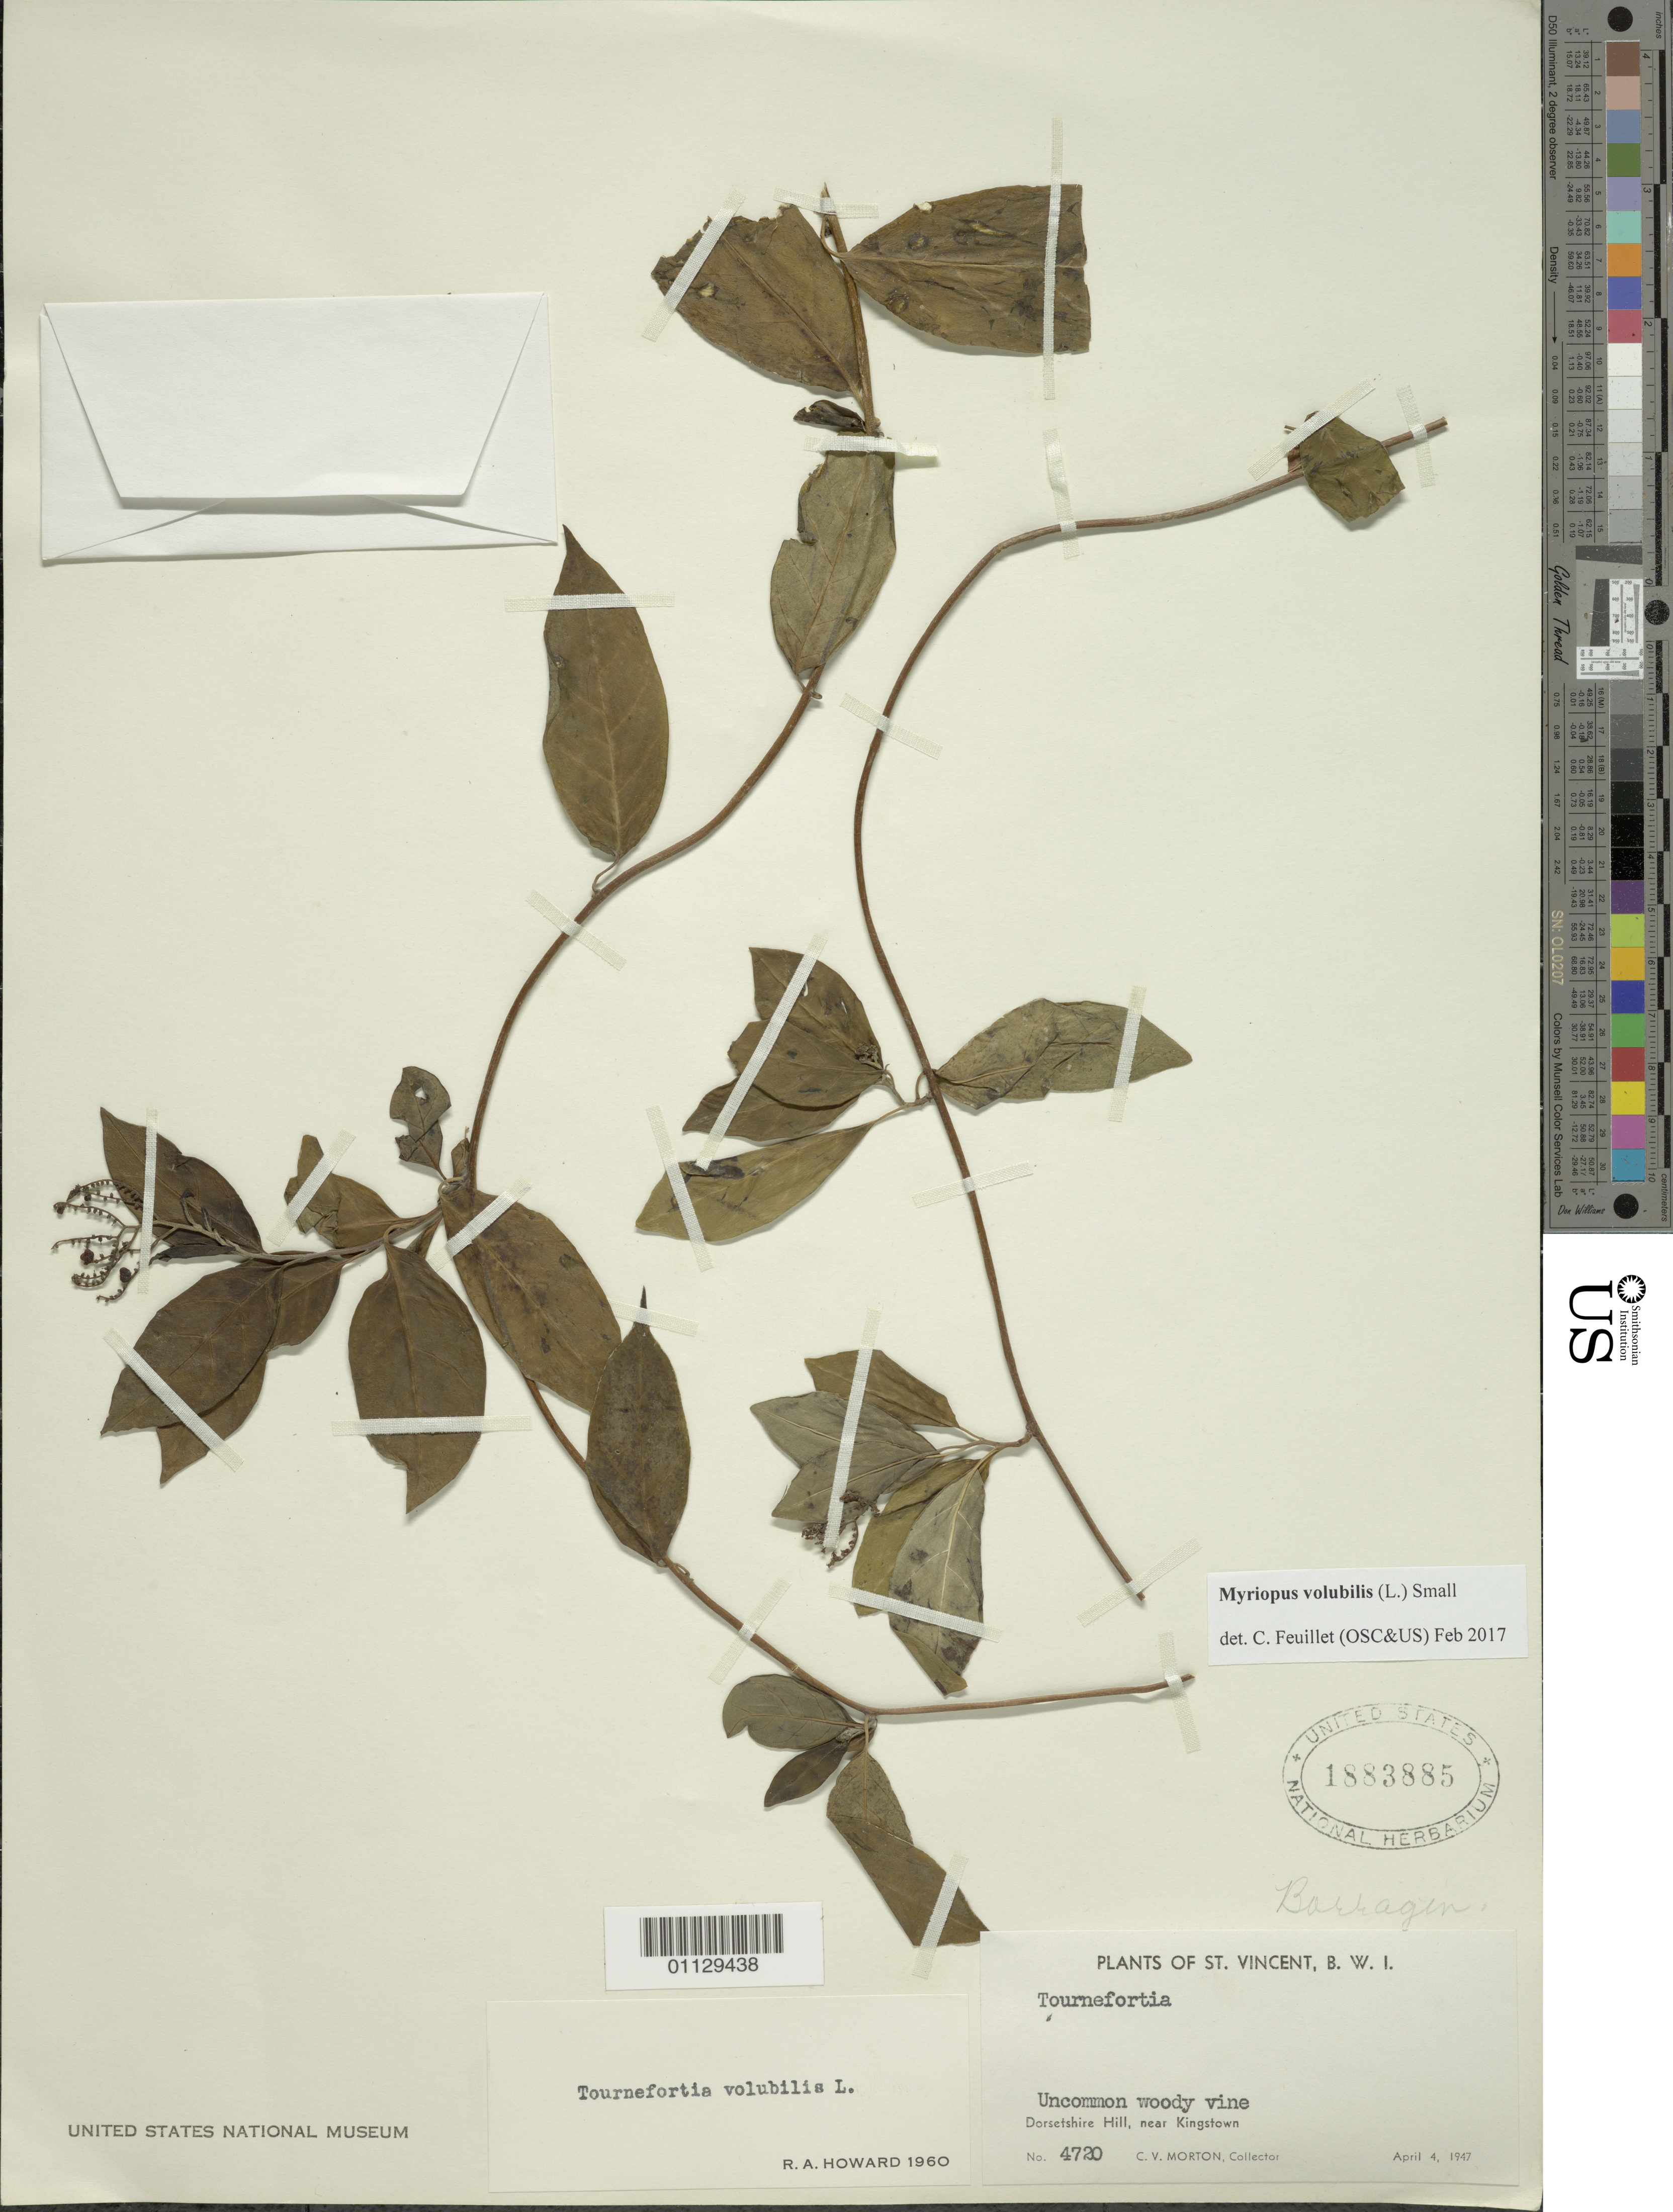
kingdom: Plantae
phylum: Tracheophyta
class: Magnoliopsida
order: Boraginales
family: Heliotropiaceae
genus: Myriopus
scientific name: Myriopus volubilis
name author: (L.) Small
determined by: Feuillet, C.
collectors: C. V. Morton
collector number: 4720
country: St. Vincent - Grenadines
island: St Vincent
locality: Dorsetshire Hill near Kingstown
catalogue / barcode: US 1883885